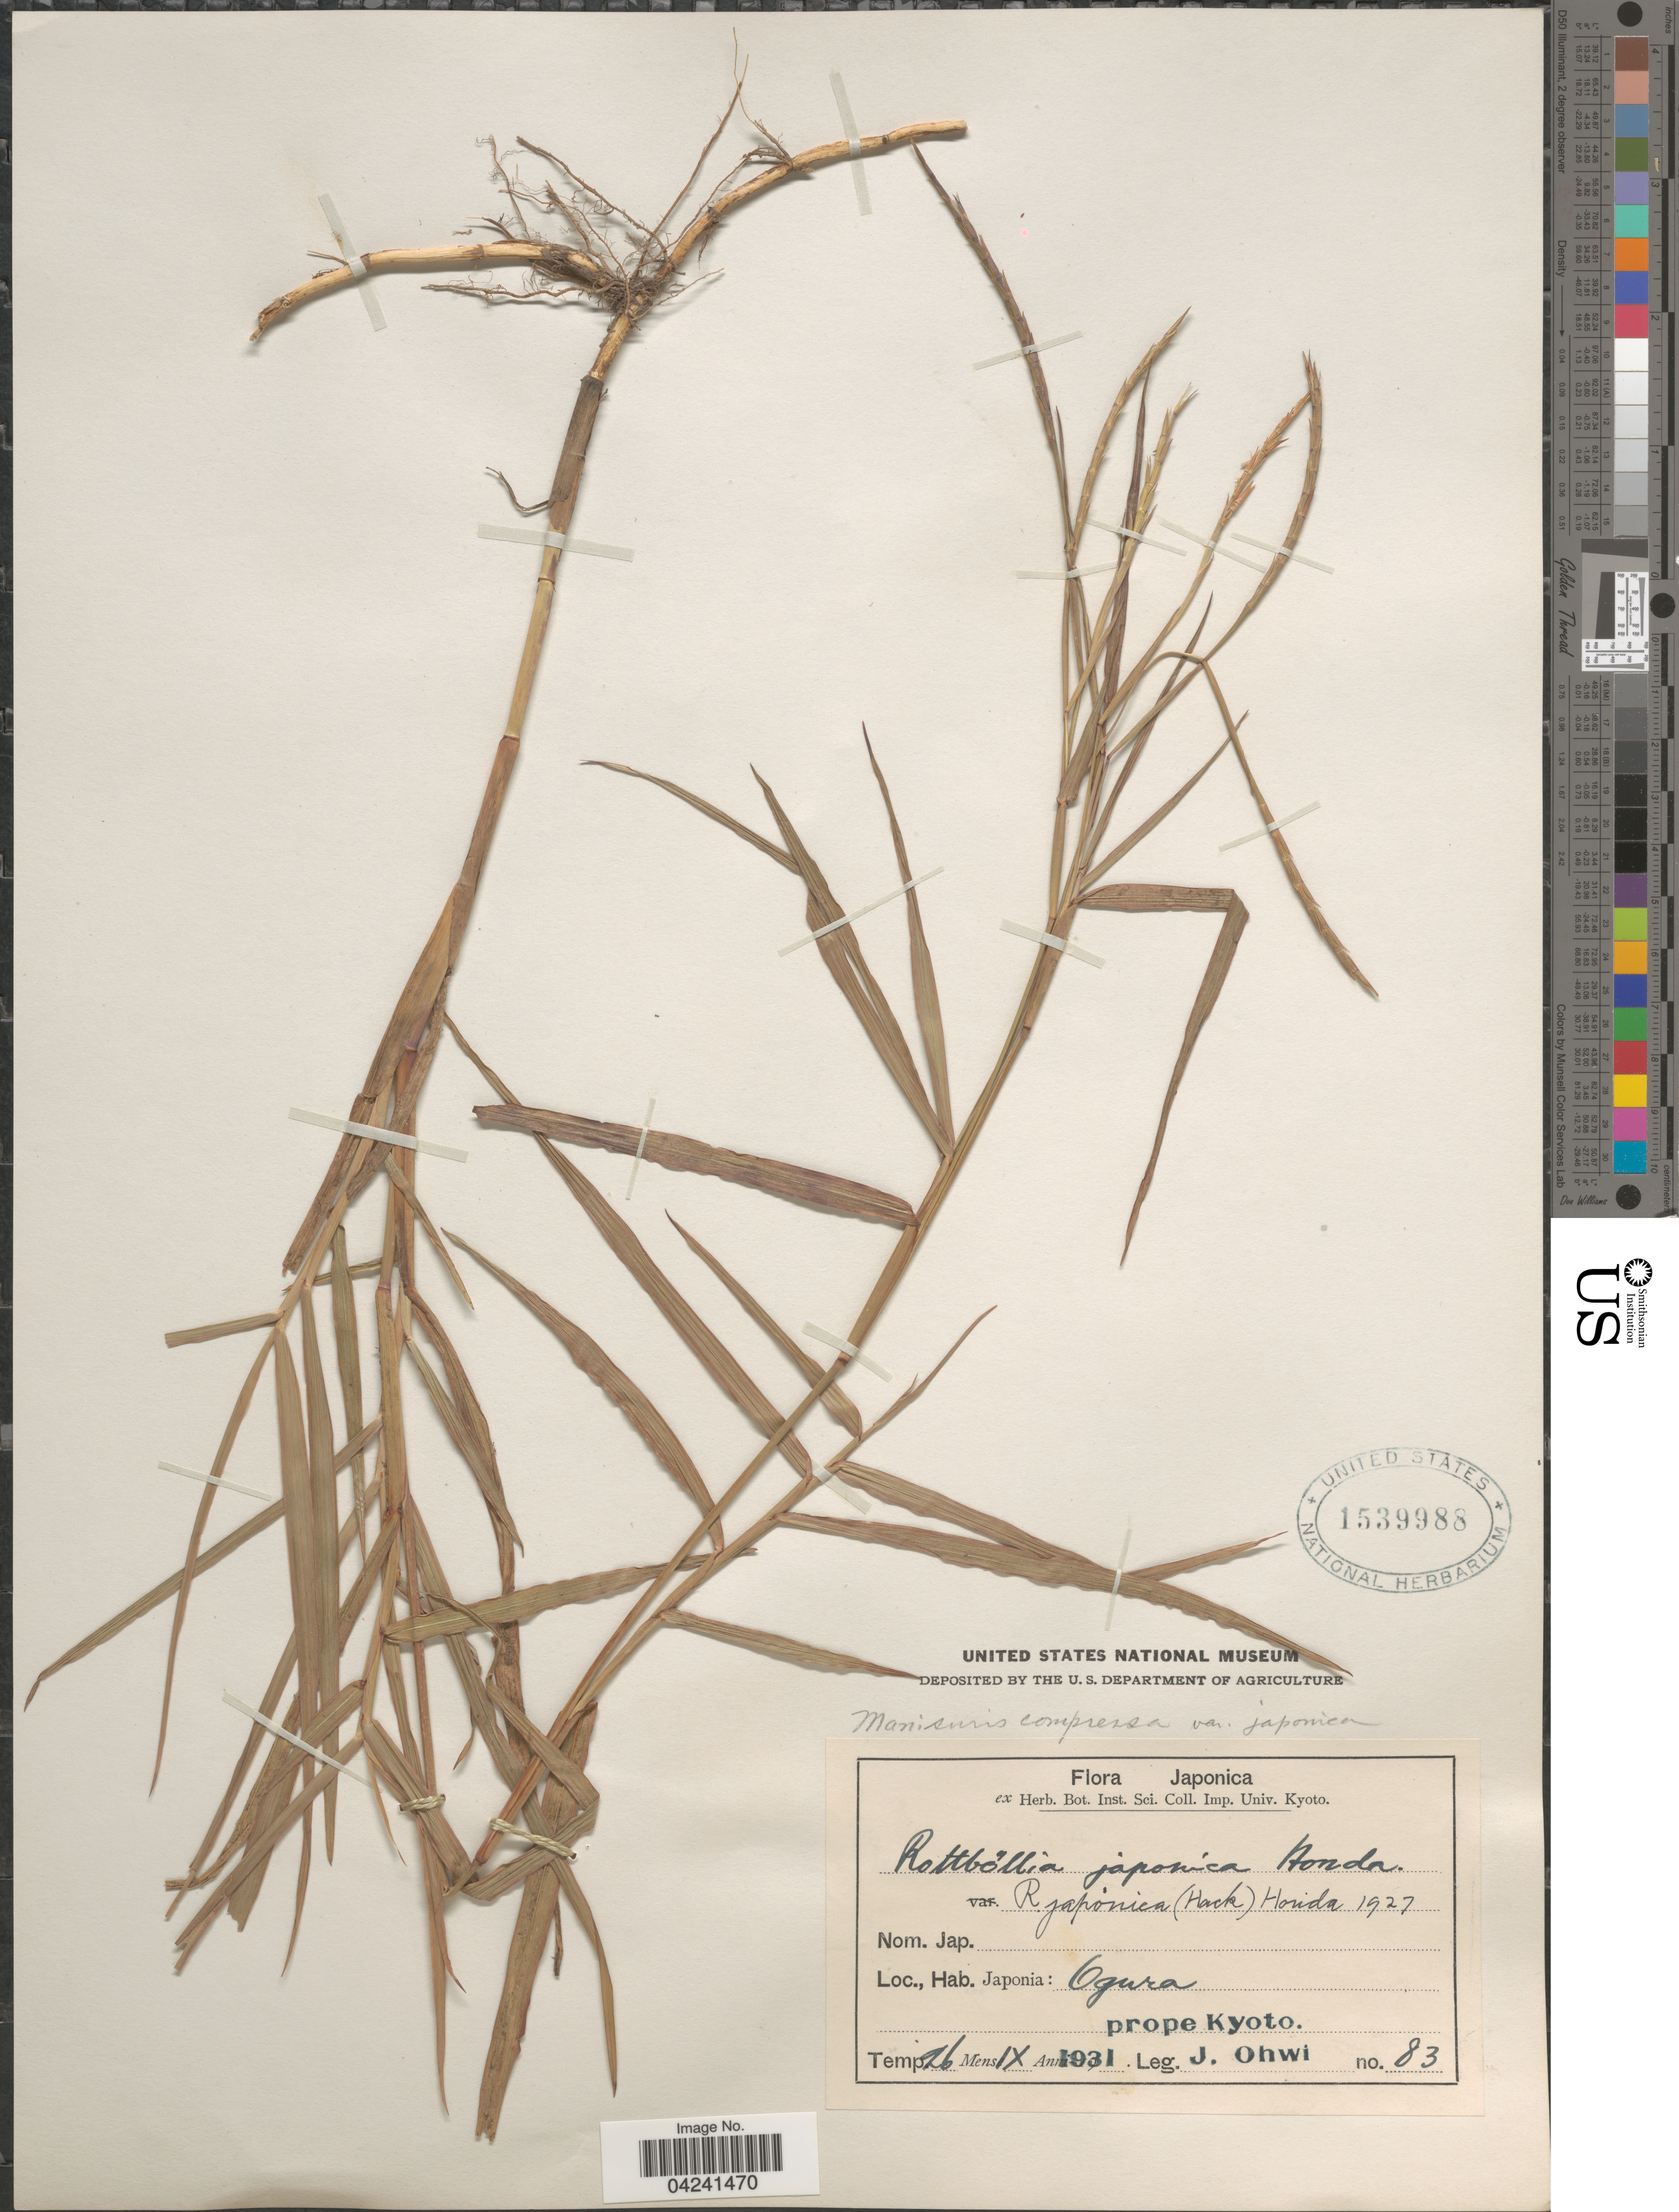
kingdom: Plantae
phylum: Tracheophyta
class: Liliopsida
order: Poales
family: Poaceae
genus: Hemarthria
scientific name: Hemarthria compressa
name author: (L.) R. Br.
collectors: J. Ohwi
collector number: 83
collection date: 1931-09-26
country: Japan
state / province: Kyoto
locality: Ogura prope Kyoto.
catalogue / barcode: US 1539988